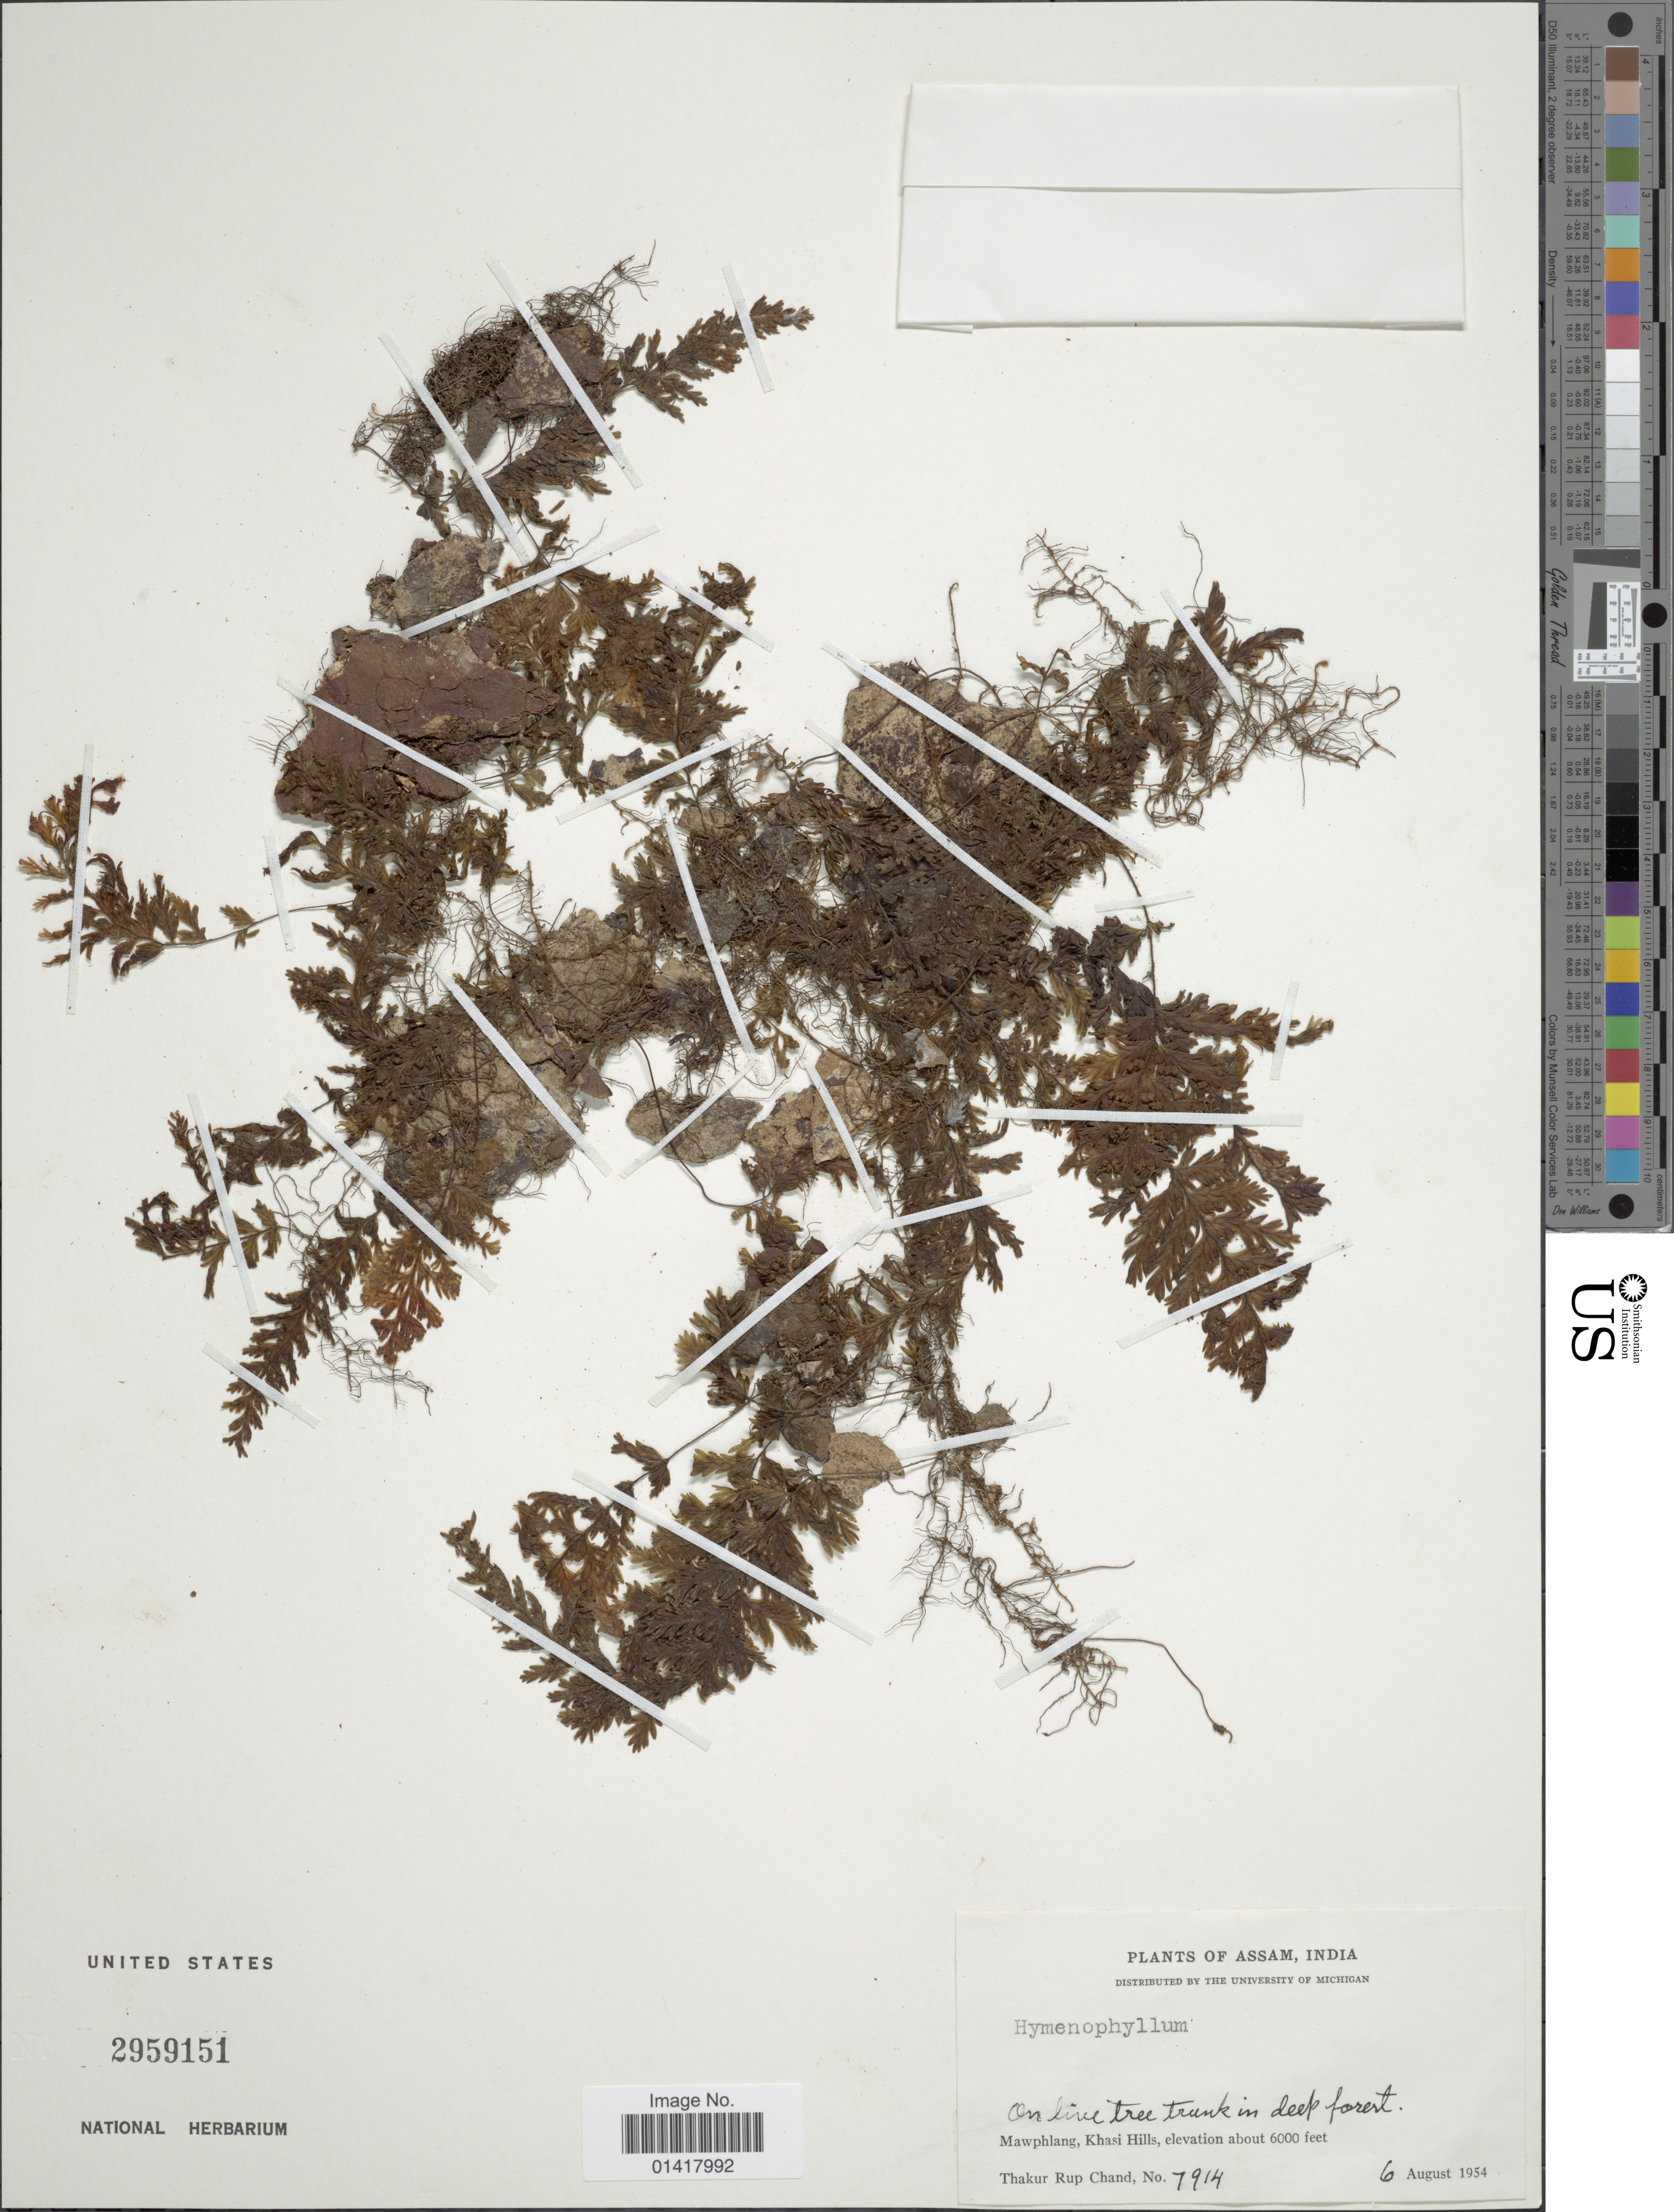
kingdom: Plantae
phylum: Tracheophyta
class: Polypodiopsida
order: Hymenophyllales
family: Hymenophyllaceae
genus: Hymenophyllum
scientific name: Hymenophyllum sp.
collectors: T. R. Chand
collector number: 7914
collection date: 1954-08-06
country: India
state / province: Meghalaya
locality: Mawphlang, Khasi Hills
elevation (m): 1829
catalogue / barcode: US 2959151